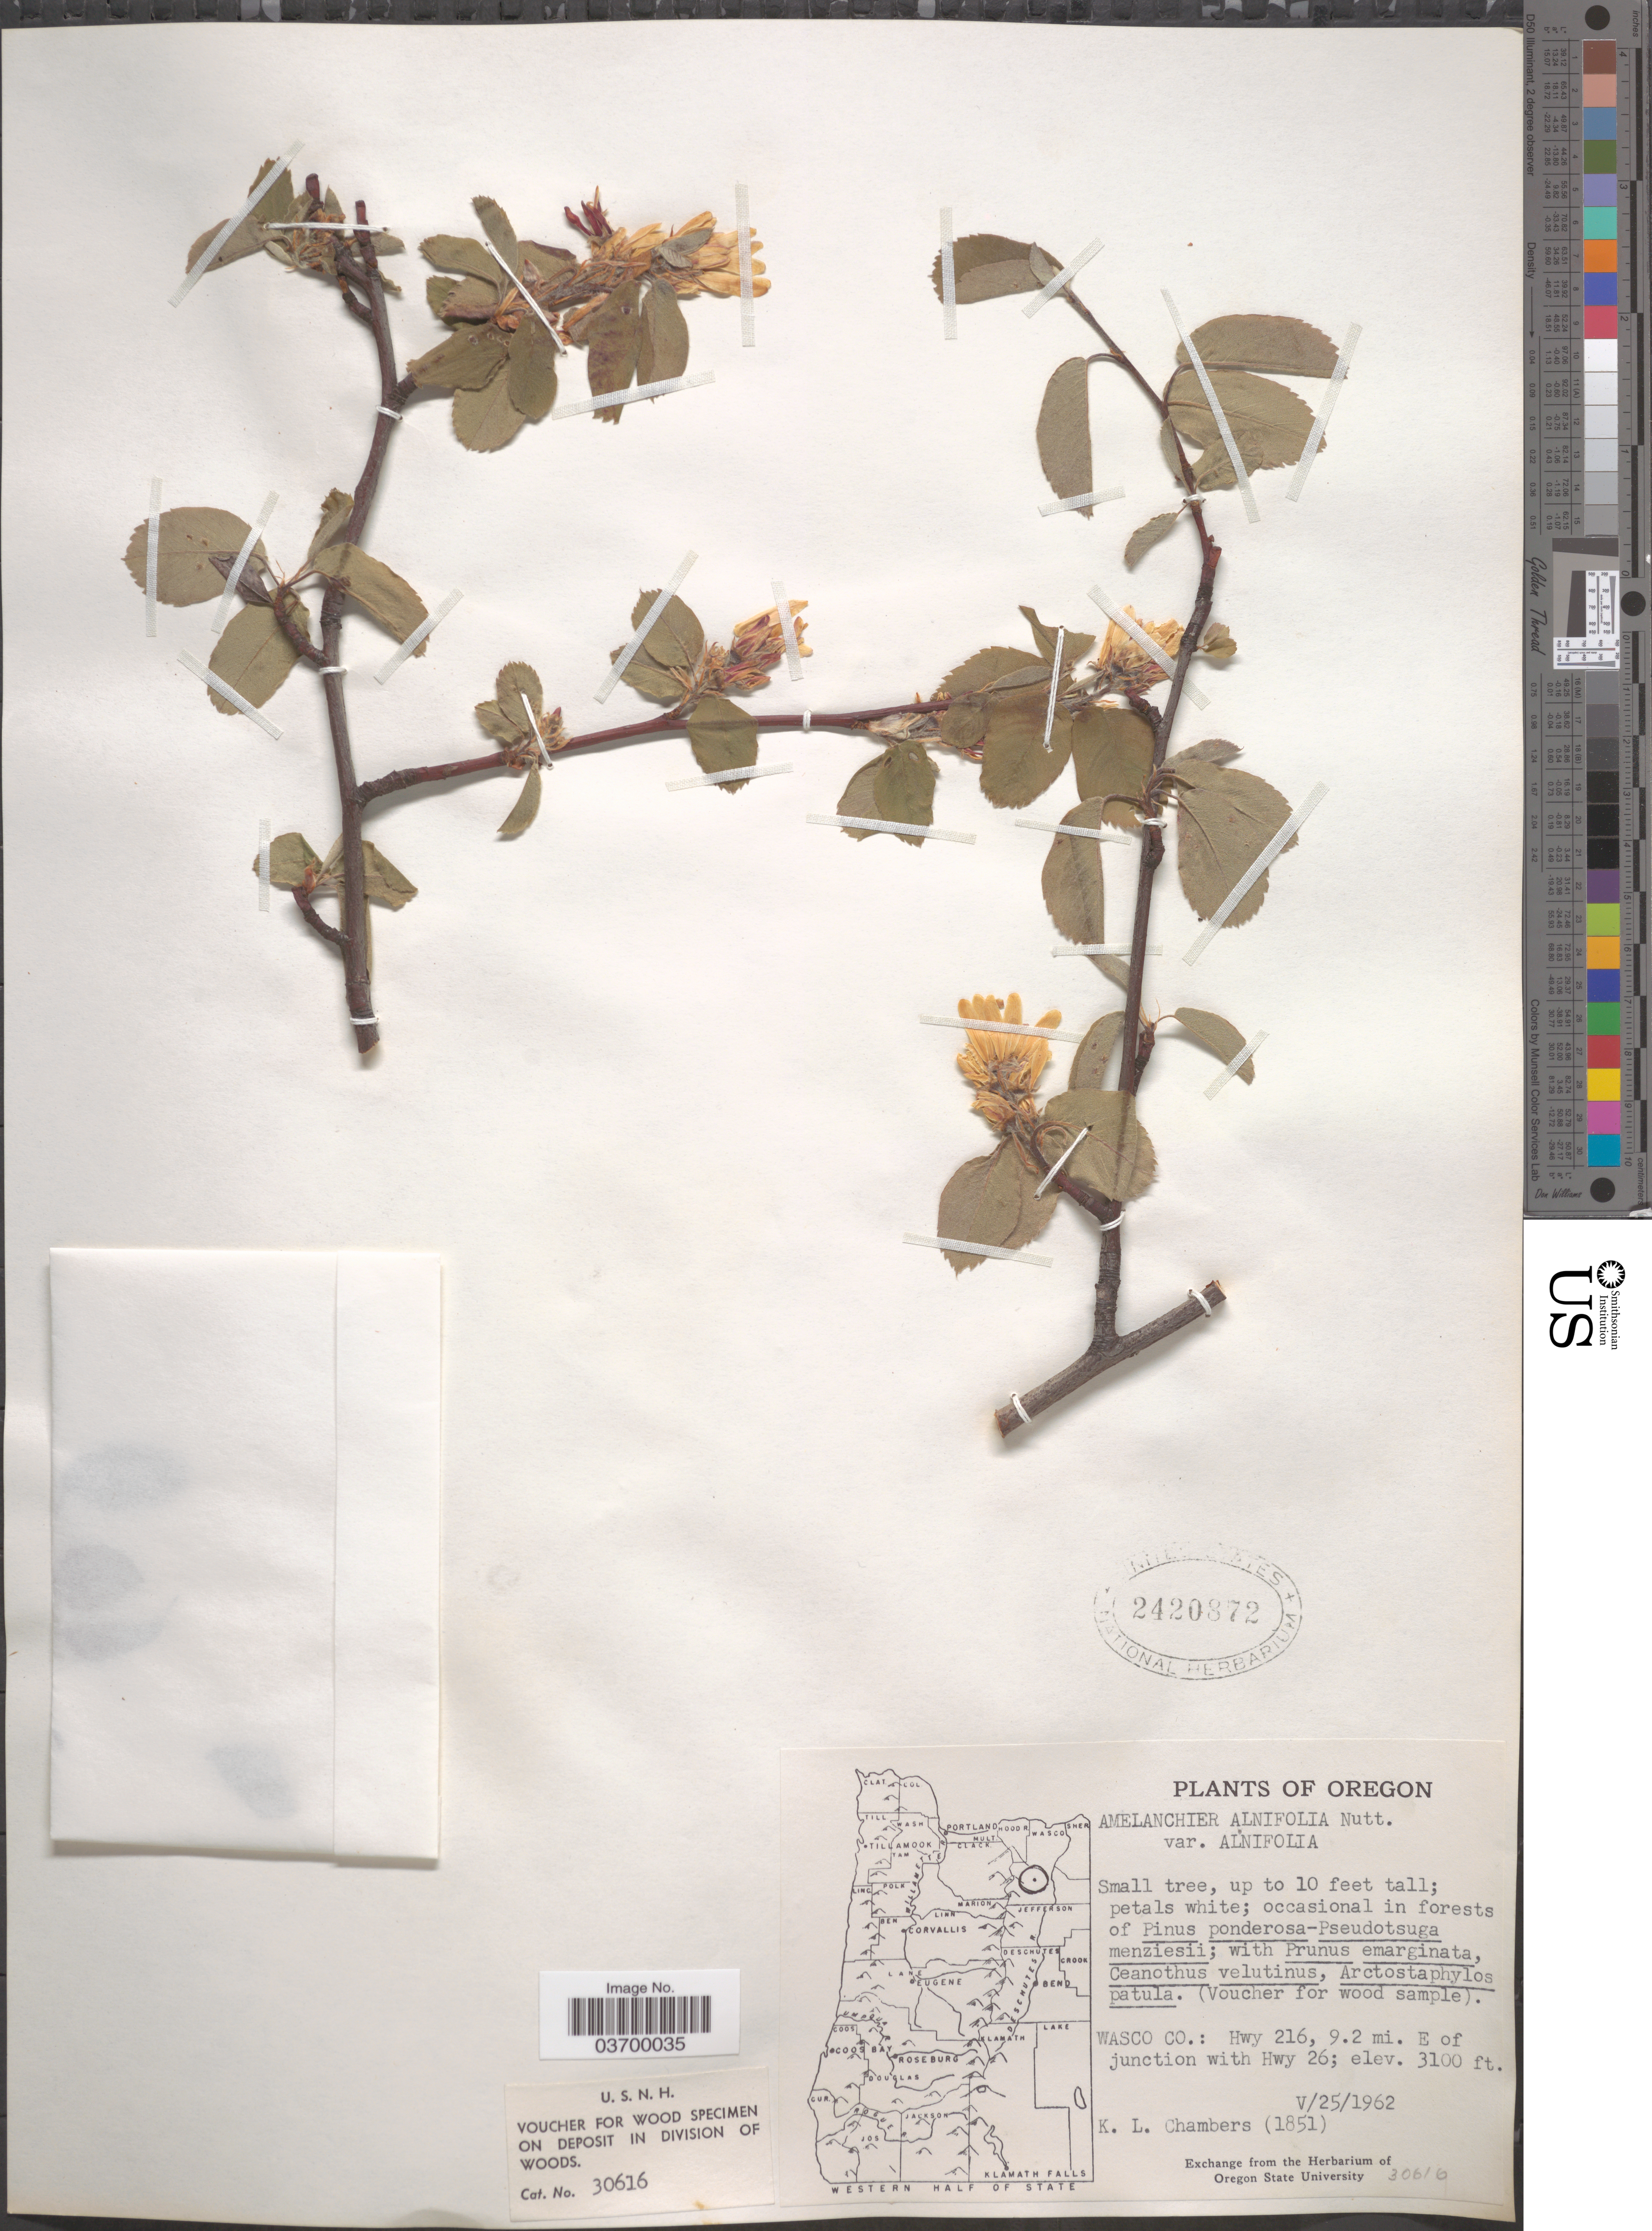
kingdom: Plantae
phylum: Tracheophyta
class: Magnoliopsida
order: Rosales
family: Rosaceae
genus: Amelanchier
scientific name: Amelanchier alnifolia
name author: (Nutt.) Nutt. ex M. Roem.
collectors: K. Chambers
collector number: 1851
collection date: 1962-05-25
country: United States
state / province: Oregon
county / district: Wasco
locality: Wasco Co.: Hwy 216, 9.2 mi. E of junction with Hwy 26.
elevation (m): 945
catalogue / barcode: US 2420872